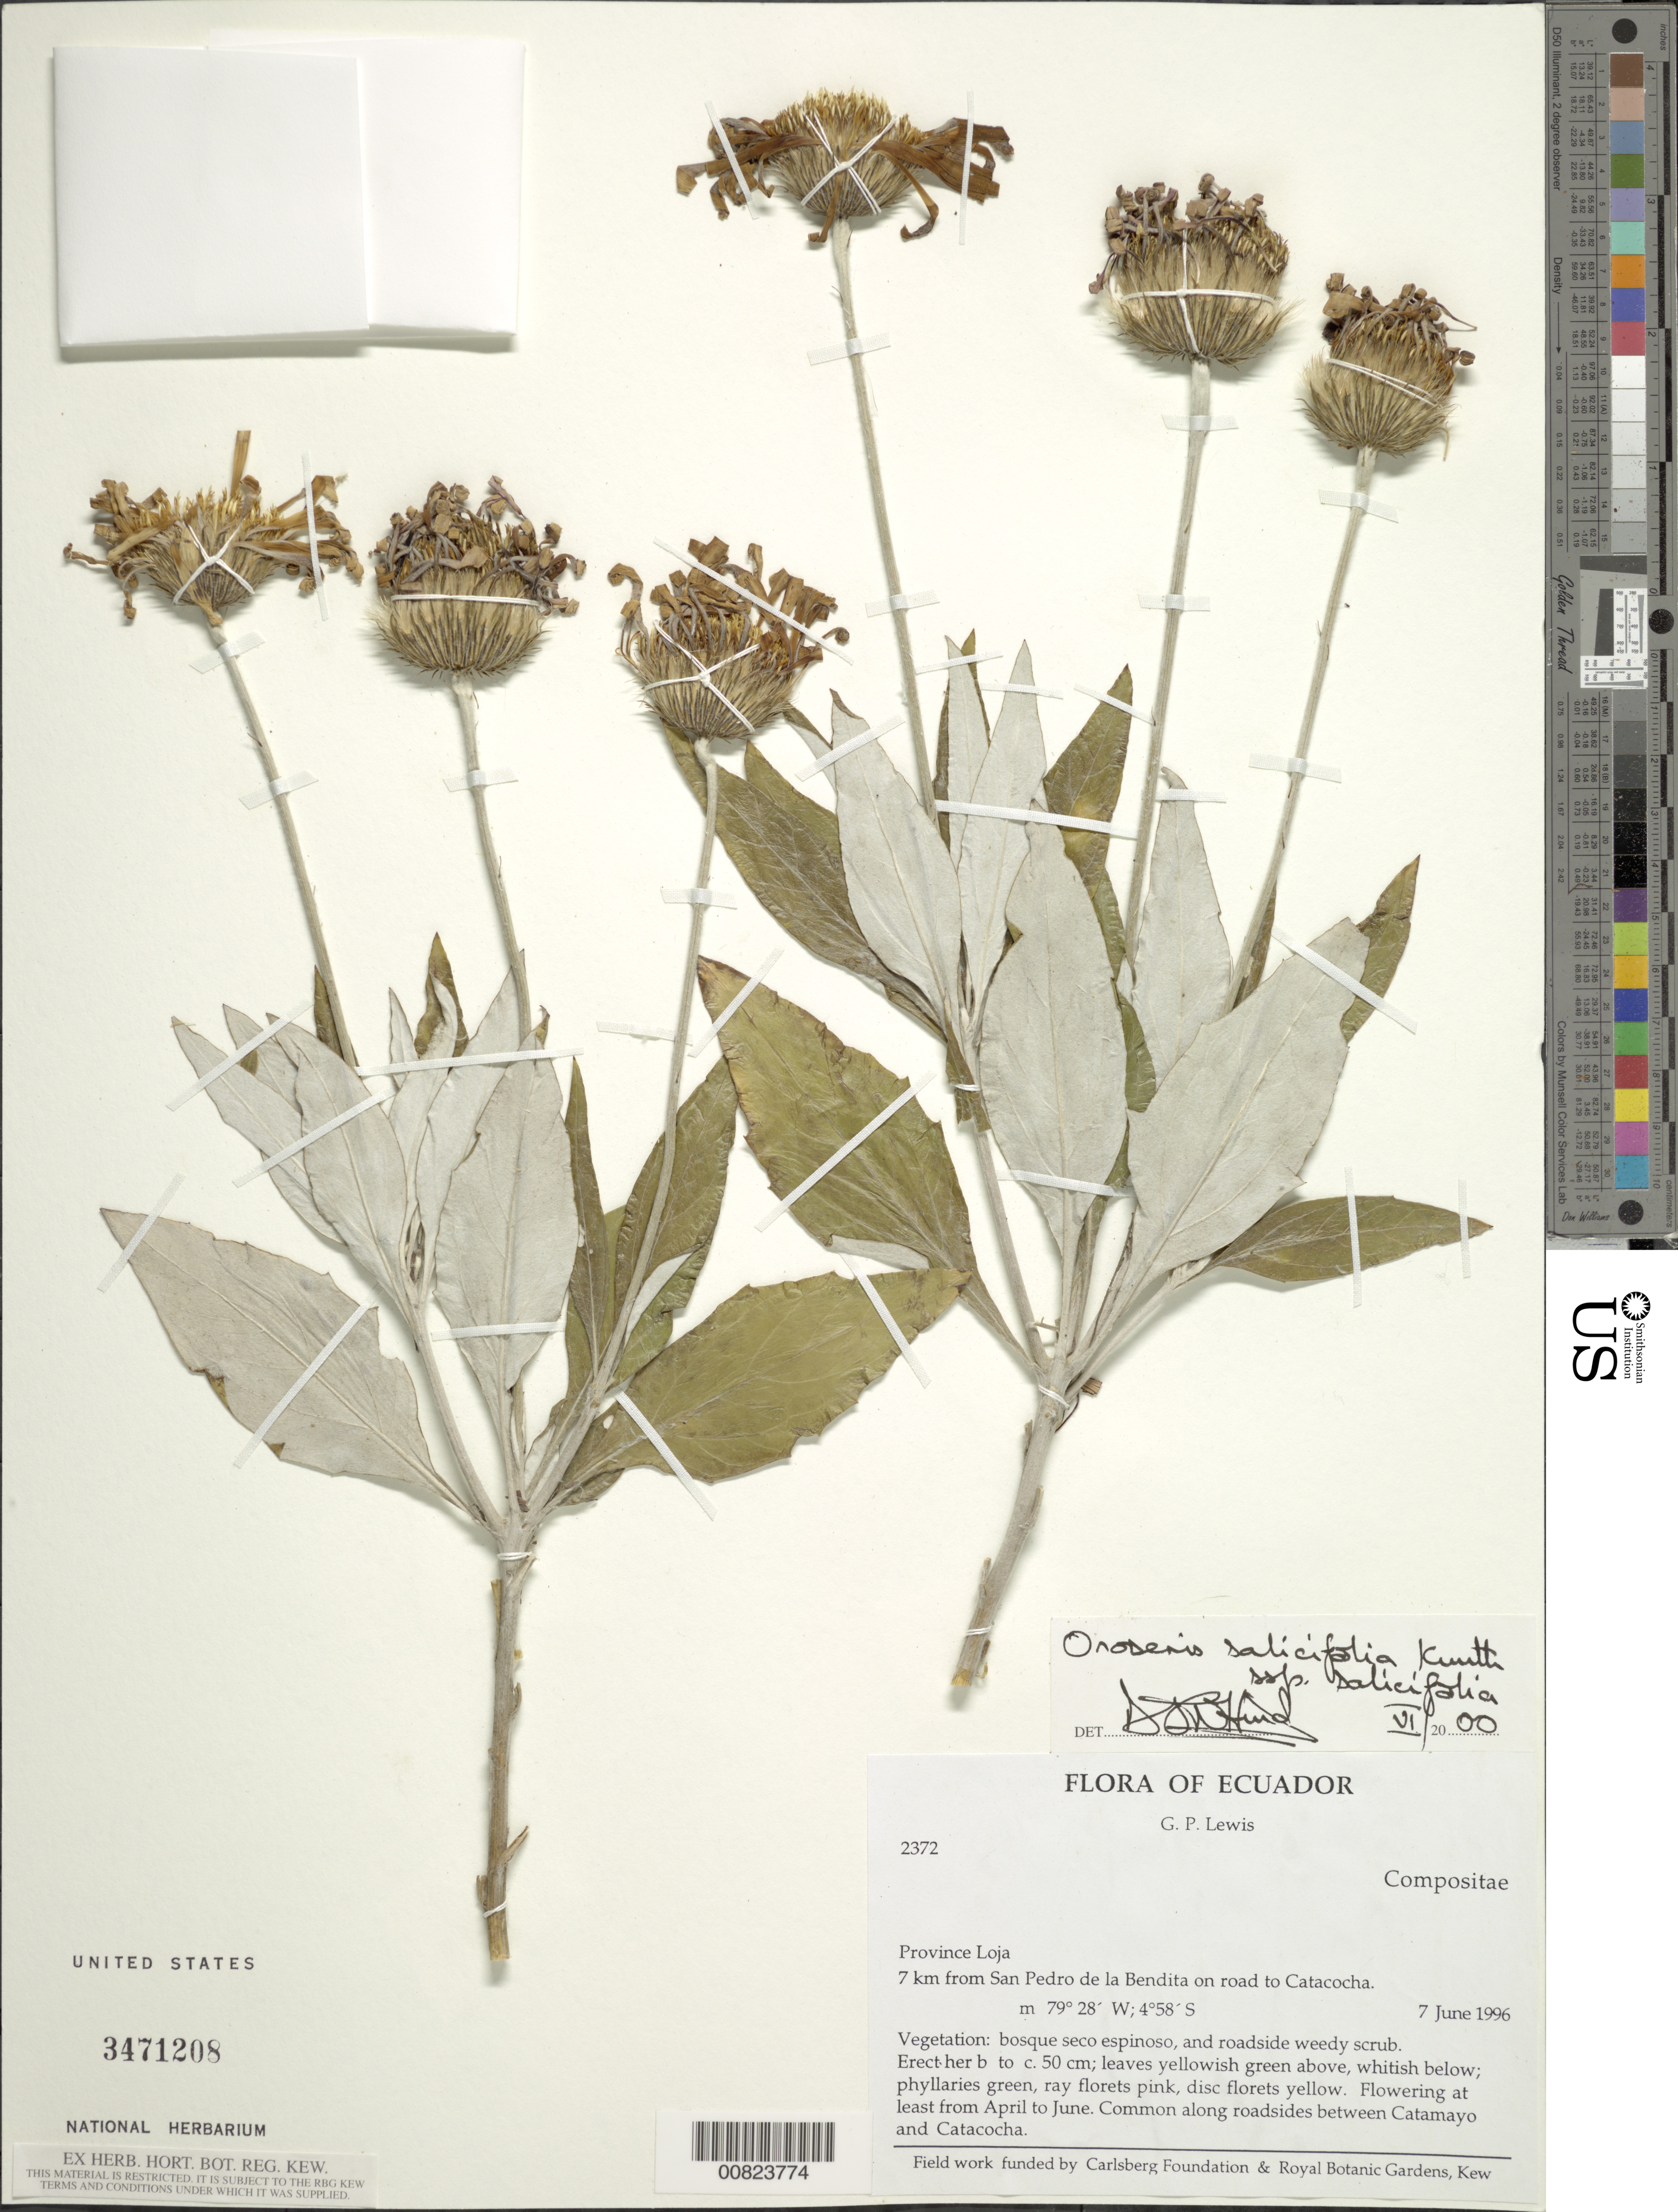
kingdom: Plantae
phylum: Tracheophyta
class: Magnoliopsida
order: Asterales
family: Asteraceae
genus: Onoseris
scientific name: Onoseris sagittata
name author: (Rusby) Rusby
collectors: G. P. Lewis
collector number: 2372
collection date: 1996-06-07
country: Ecuador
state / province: Loja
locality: San Pedro de la Bendita, 7 km from, on road to Catacocha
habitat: Bosque seco espinoso, and roadside weedy scrub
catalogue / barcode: US 3471208